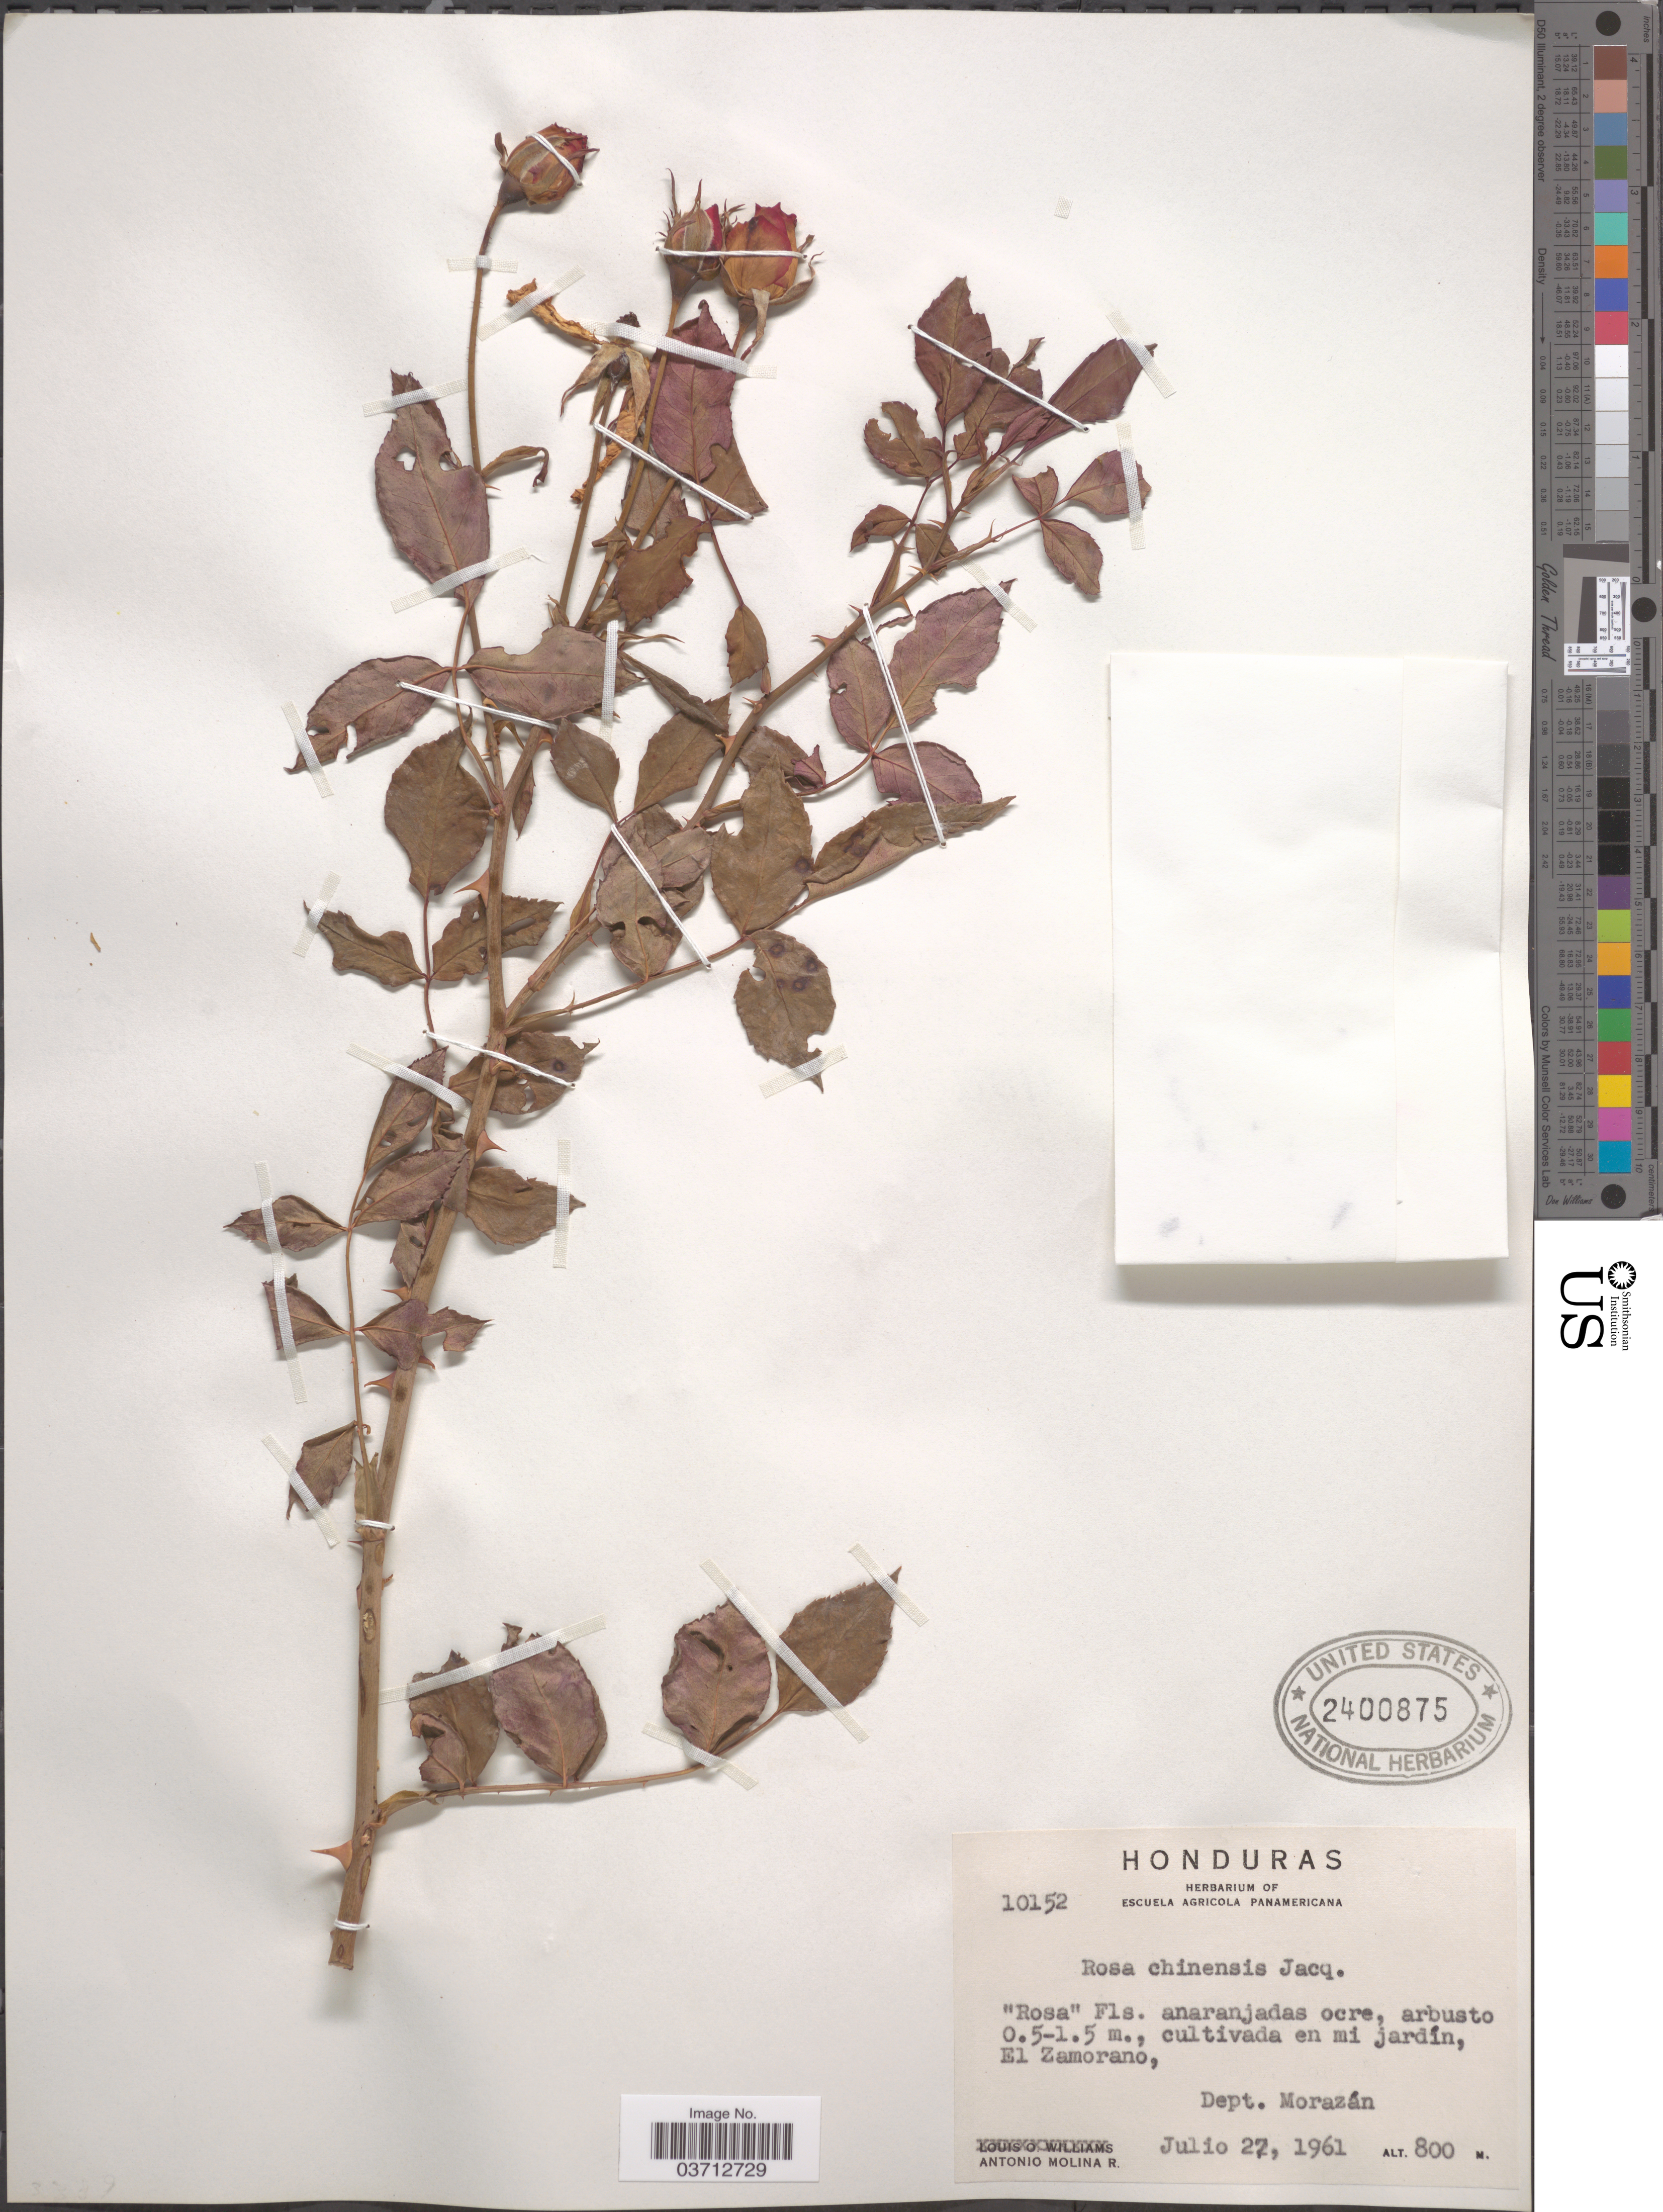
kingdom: Plantae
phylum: Tracheophyta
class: Magnoliopsida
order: Rosales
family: Rosaceae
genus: Rosa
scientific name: Rosa chinensis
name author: Jacq.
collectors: A. Molina R.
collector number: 10152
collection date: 1961-07-27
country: Honduras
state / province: Fco. Morazán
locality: En mi jardín, El Zamorano, Dept. Morazán.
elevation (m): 800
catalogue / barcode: US 2400875